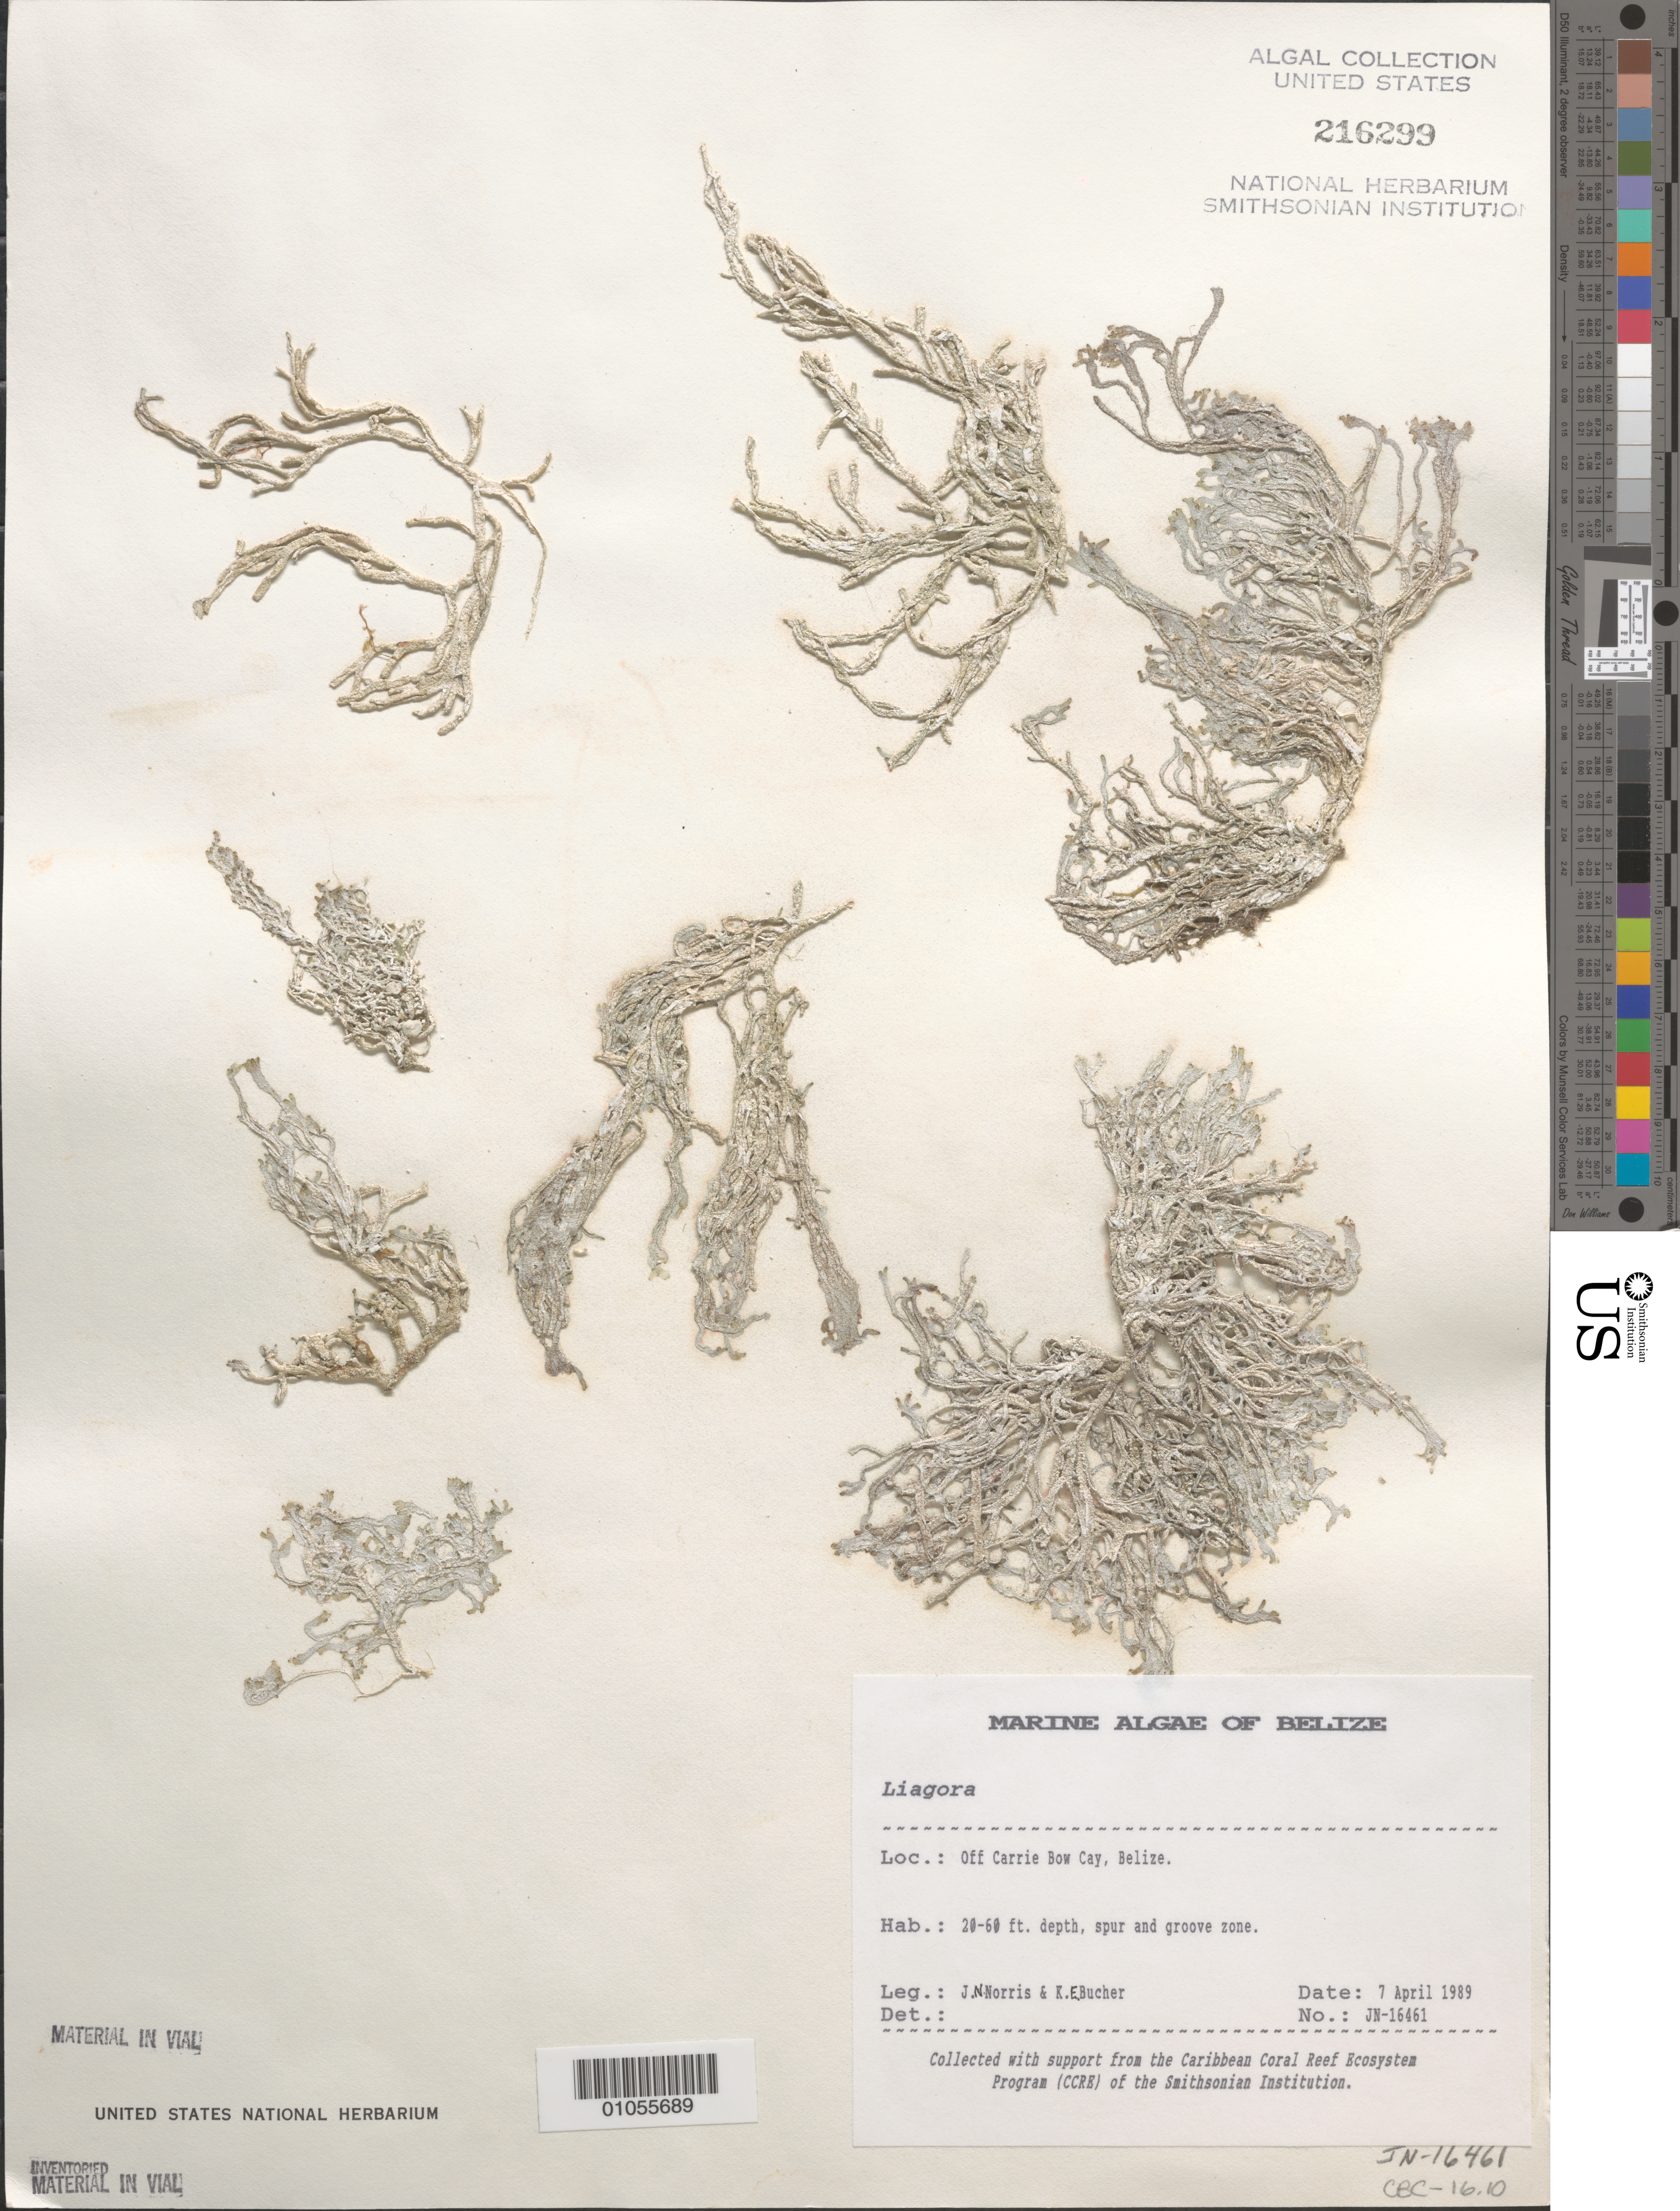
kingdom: Plantae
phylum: Rhodophyta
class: Florideophyceae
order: Nemaliales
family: Liagoraceae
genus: Liagora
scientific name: Liagora sp.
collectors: J. N. Norris & K. E. Bucher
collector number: JN-16461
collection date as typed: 07 Apr 1989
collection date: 1989-04-07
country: Belize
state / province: Stann Creek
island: Carrie Bow Cay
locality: Off Carrie Bow Cay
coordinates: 16 48'N, 88 05'W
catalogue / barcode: US 216299